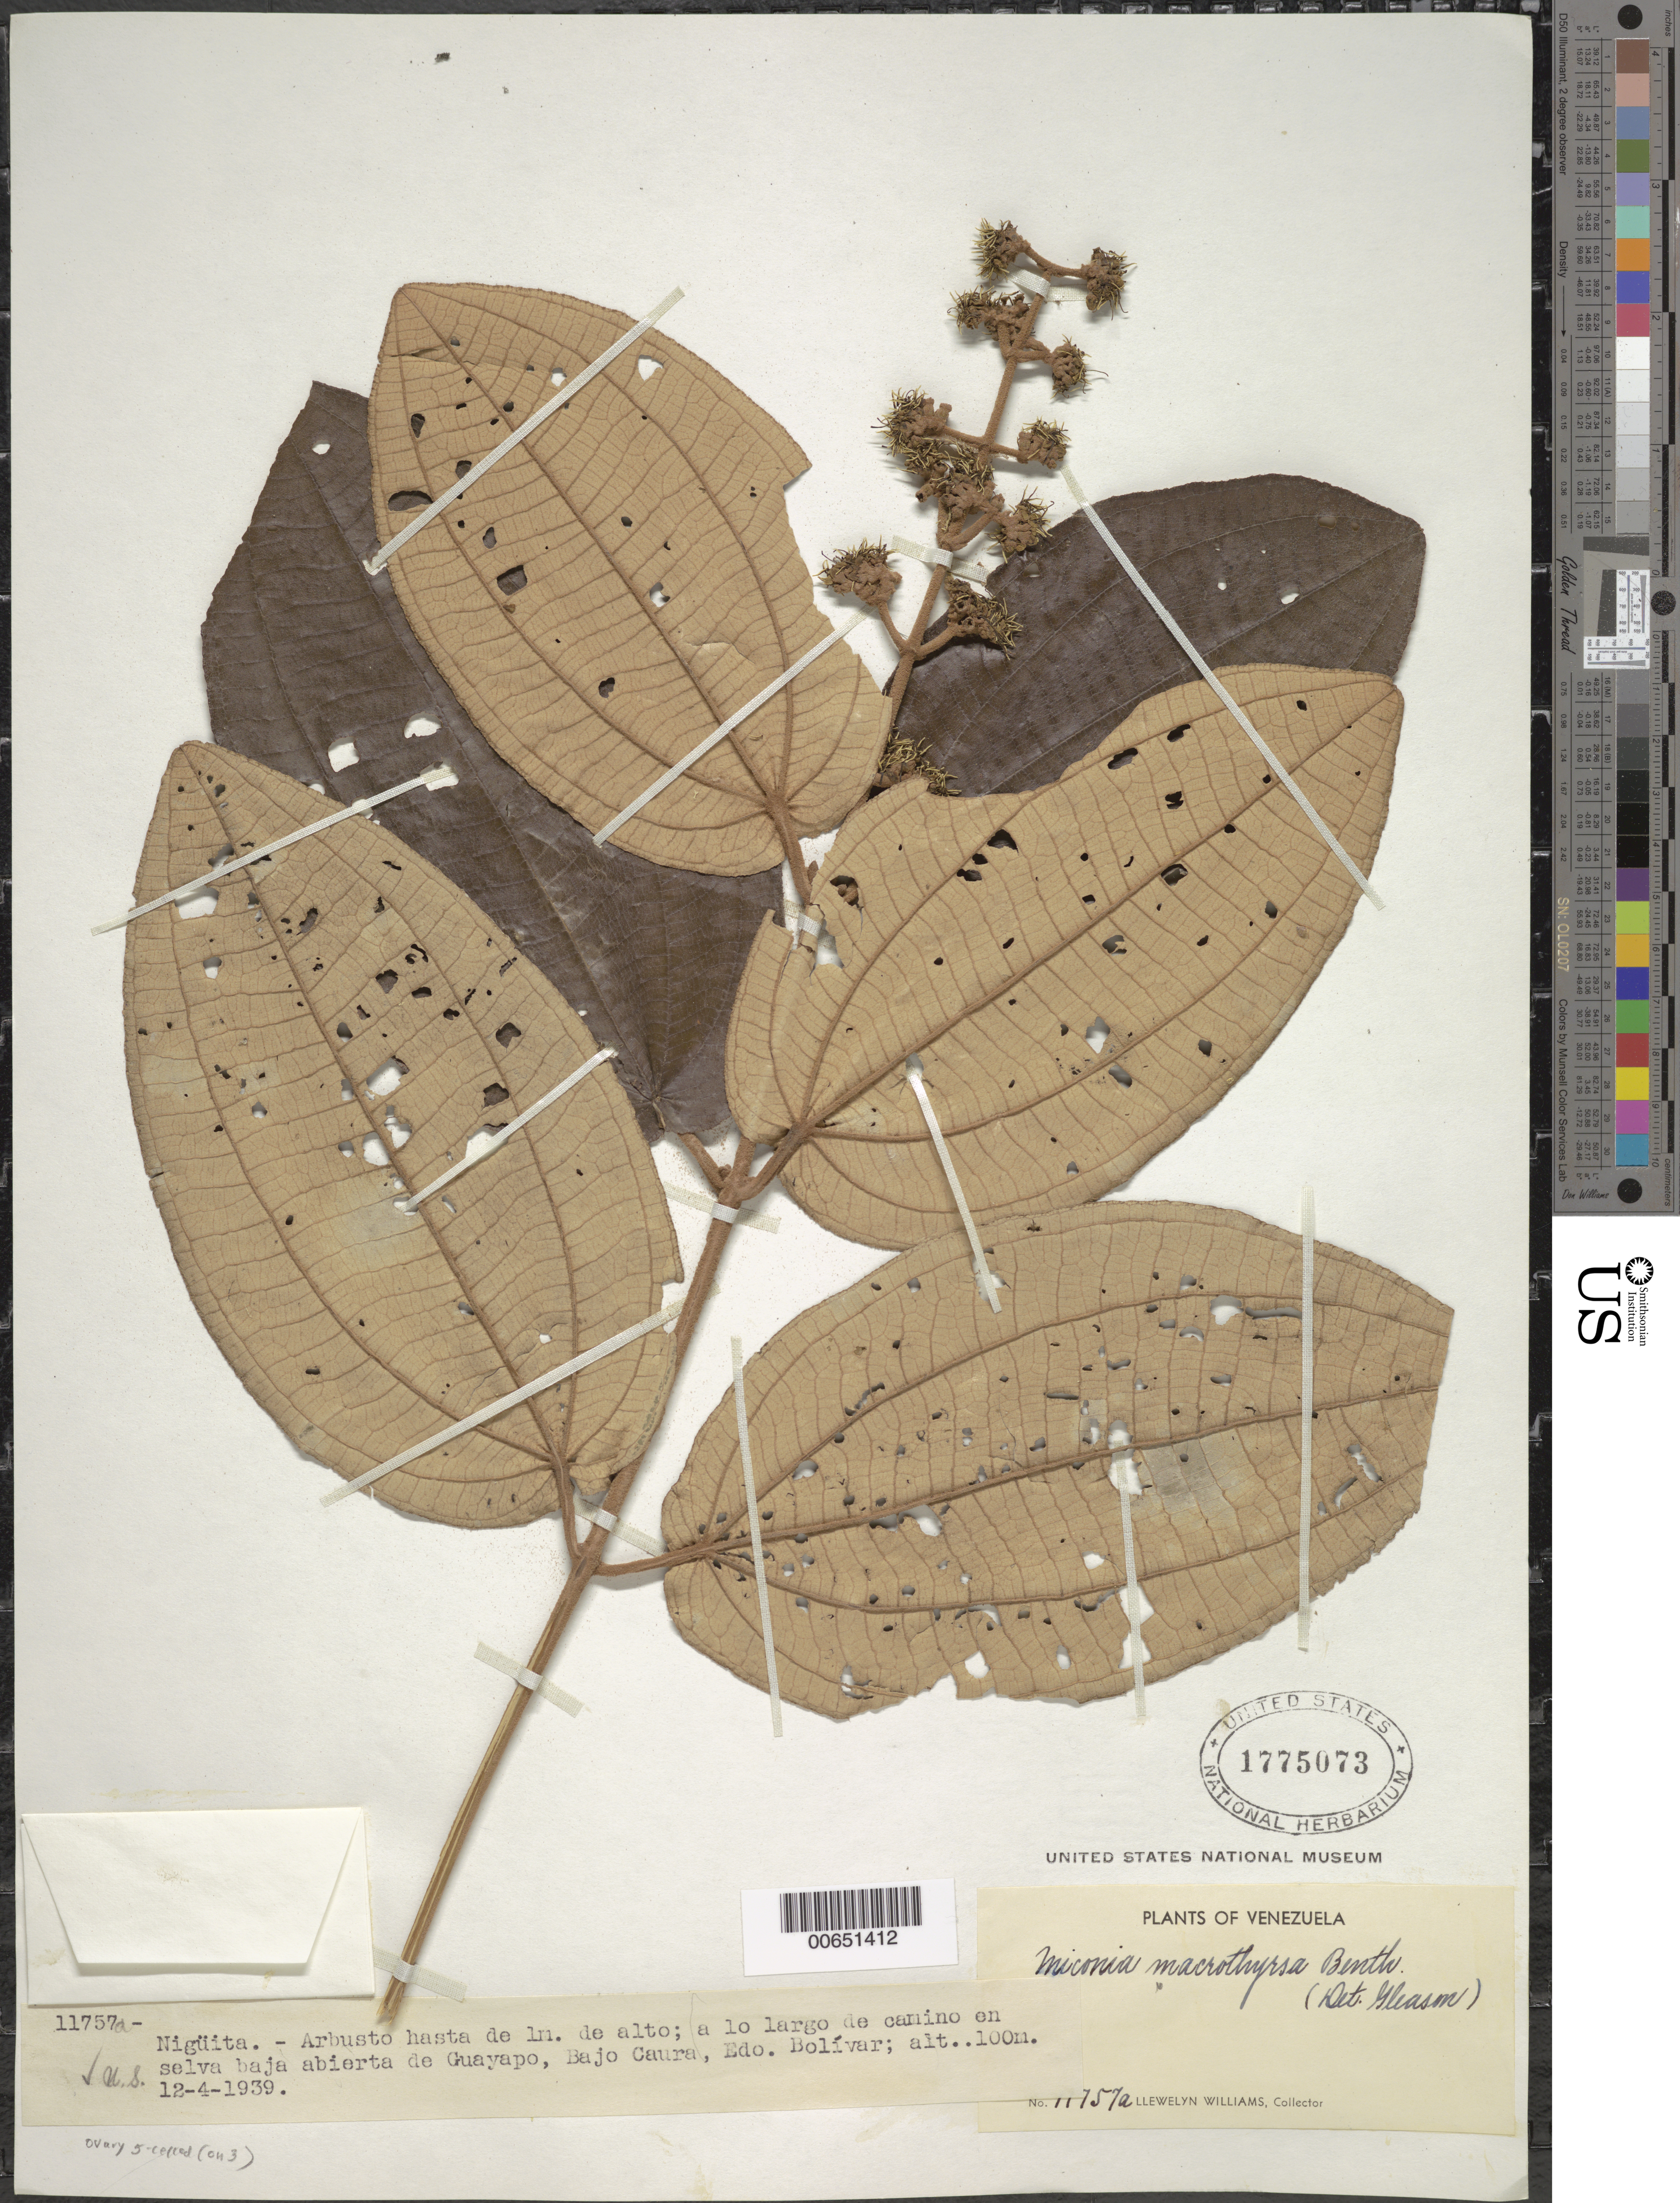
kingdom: Plantae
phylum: Tracheophyta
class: Magnoliopsida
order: Myrtales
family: Melastomataceae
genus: Miconia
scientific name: Miconia macrothyrsa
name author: Benth.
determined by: Gleason, H. A.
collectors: Ll. Williams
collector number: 11757 a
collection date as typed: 12-Apr-39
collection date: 1939-04-12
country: Venezuela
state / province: Bolívar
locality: Guayapo, Bajo Caura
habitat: A lo largo de camino en selva baja abierta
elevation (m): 100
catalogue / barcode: US 1775073